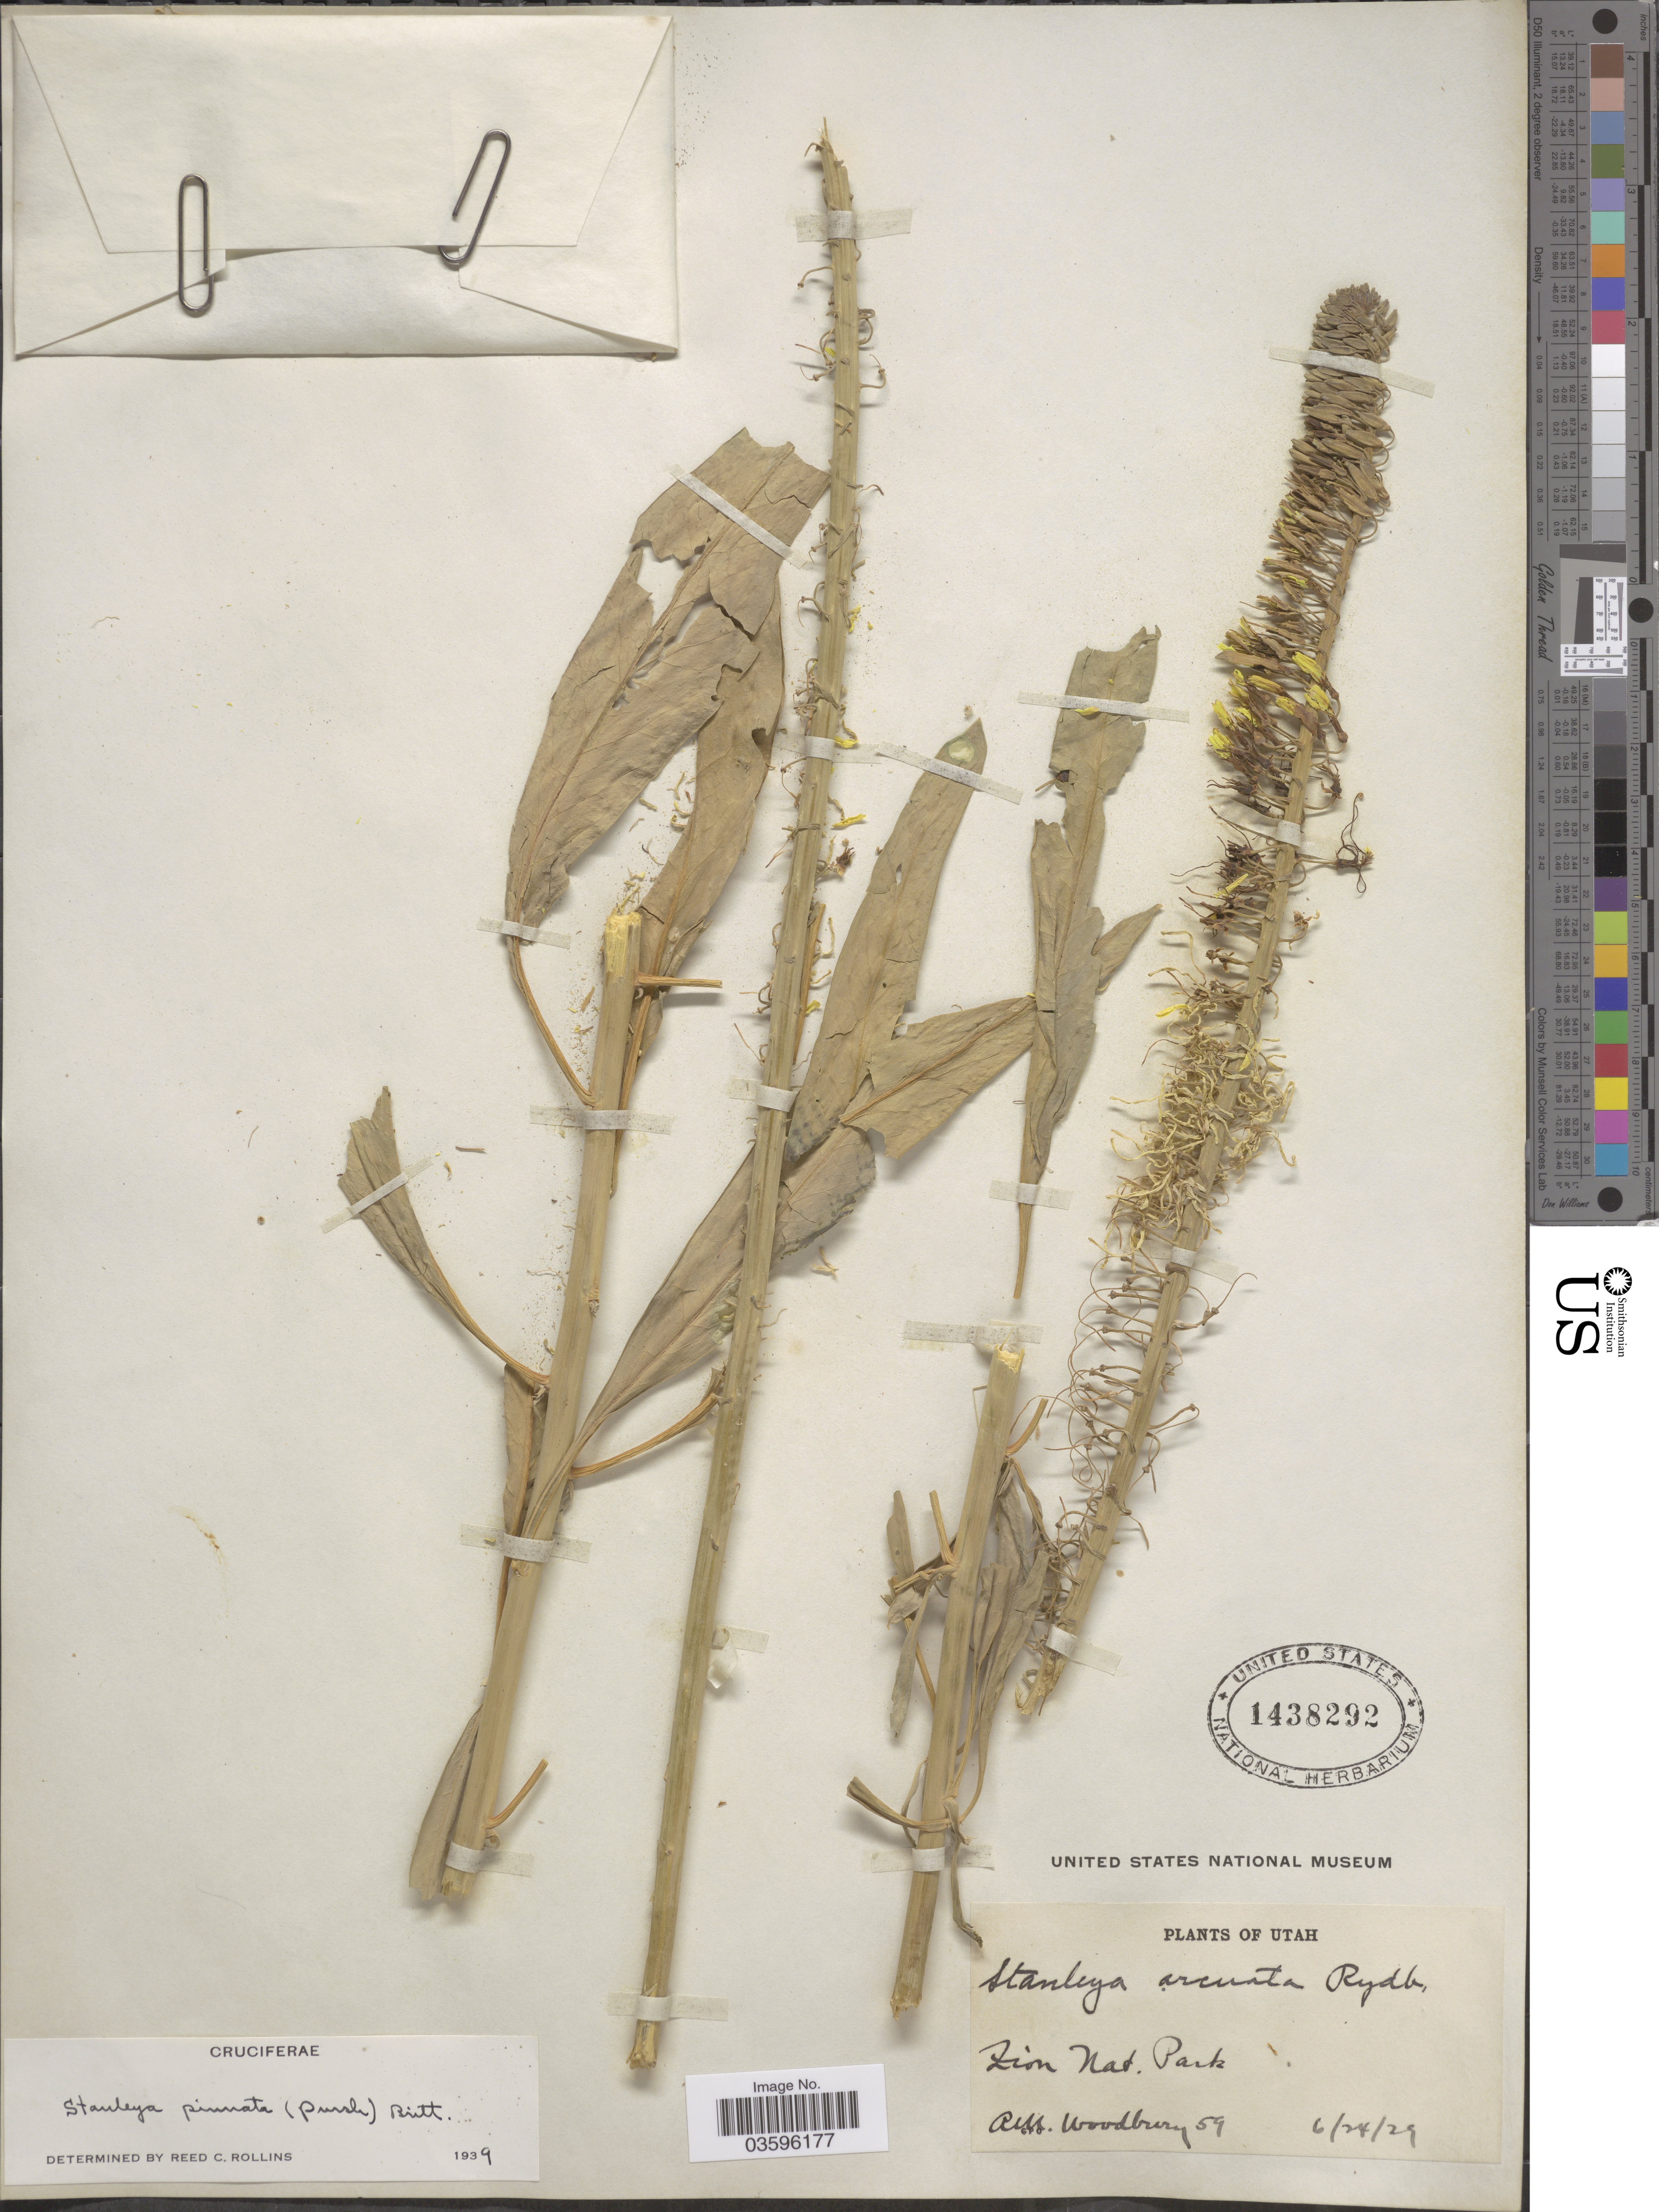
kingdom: Plantae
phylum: Tracheophyta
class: Magnoliopsida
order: Brassicales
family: Brassicaceae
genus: Stanleya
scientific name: Stanleya pinnata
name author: (Pursh) Britton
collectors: A. M. Woodbury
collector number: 59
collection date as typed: Transcribed d/m/y: 24/6/29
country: United States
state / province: Utah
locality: Zion Nat. Park.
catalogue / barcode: US 1438292